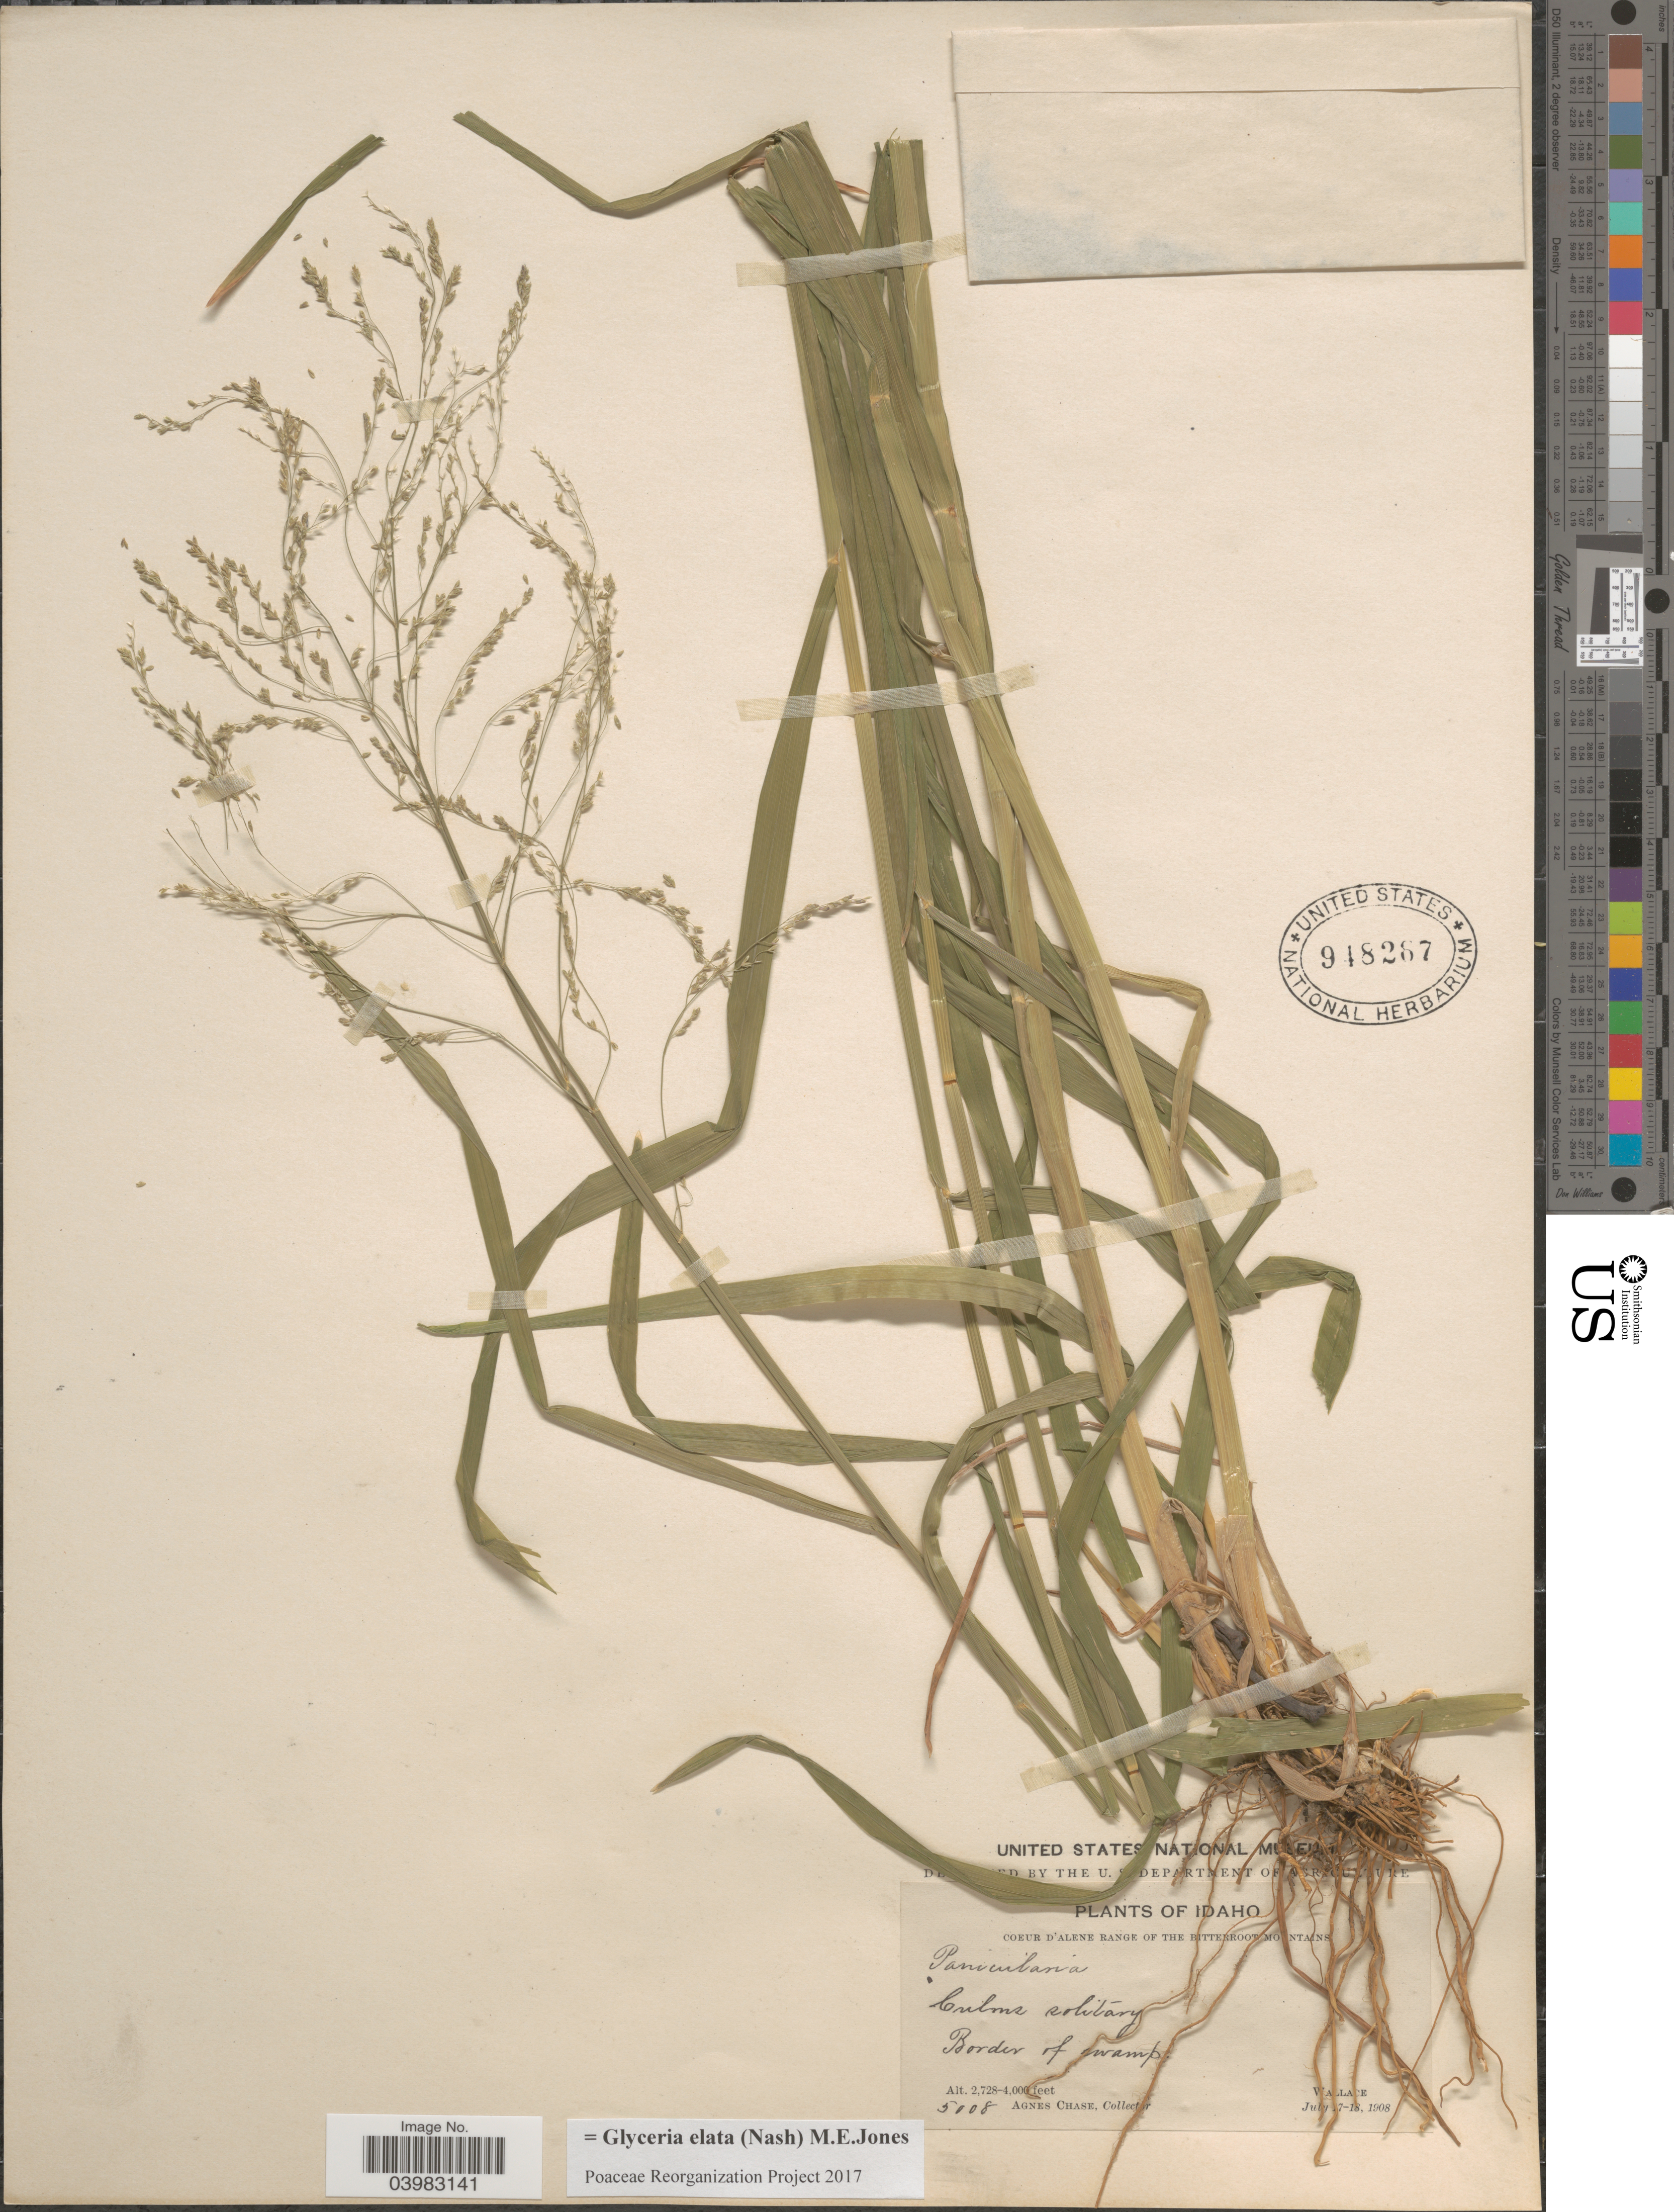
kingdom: Plantae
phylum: Tracheophyta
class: Liliopsida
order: Poales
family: Poaceae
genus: Glyceria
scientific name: Glyceria elata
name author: (Nash) M.E. Jones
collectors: A. Chase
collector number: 5008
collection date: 1908-07-17/1908-07-18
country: United States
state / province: Idaho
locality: Coeur D' Alene Range of the Bitterroot Mountains. Border of swamp. Wallace.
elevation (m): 831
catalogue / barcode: US 948267